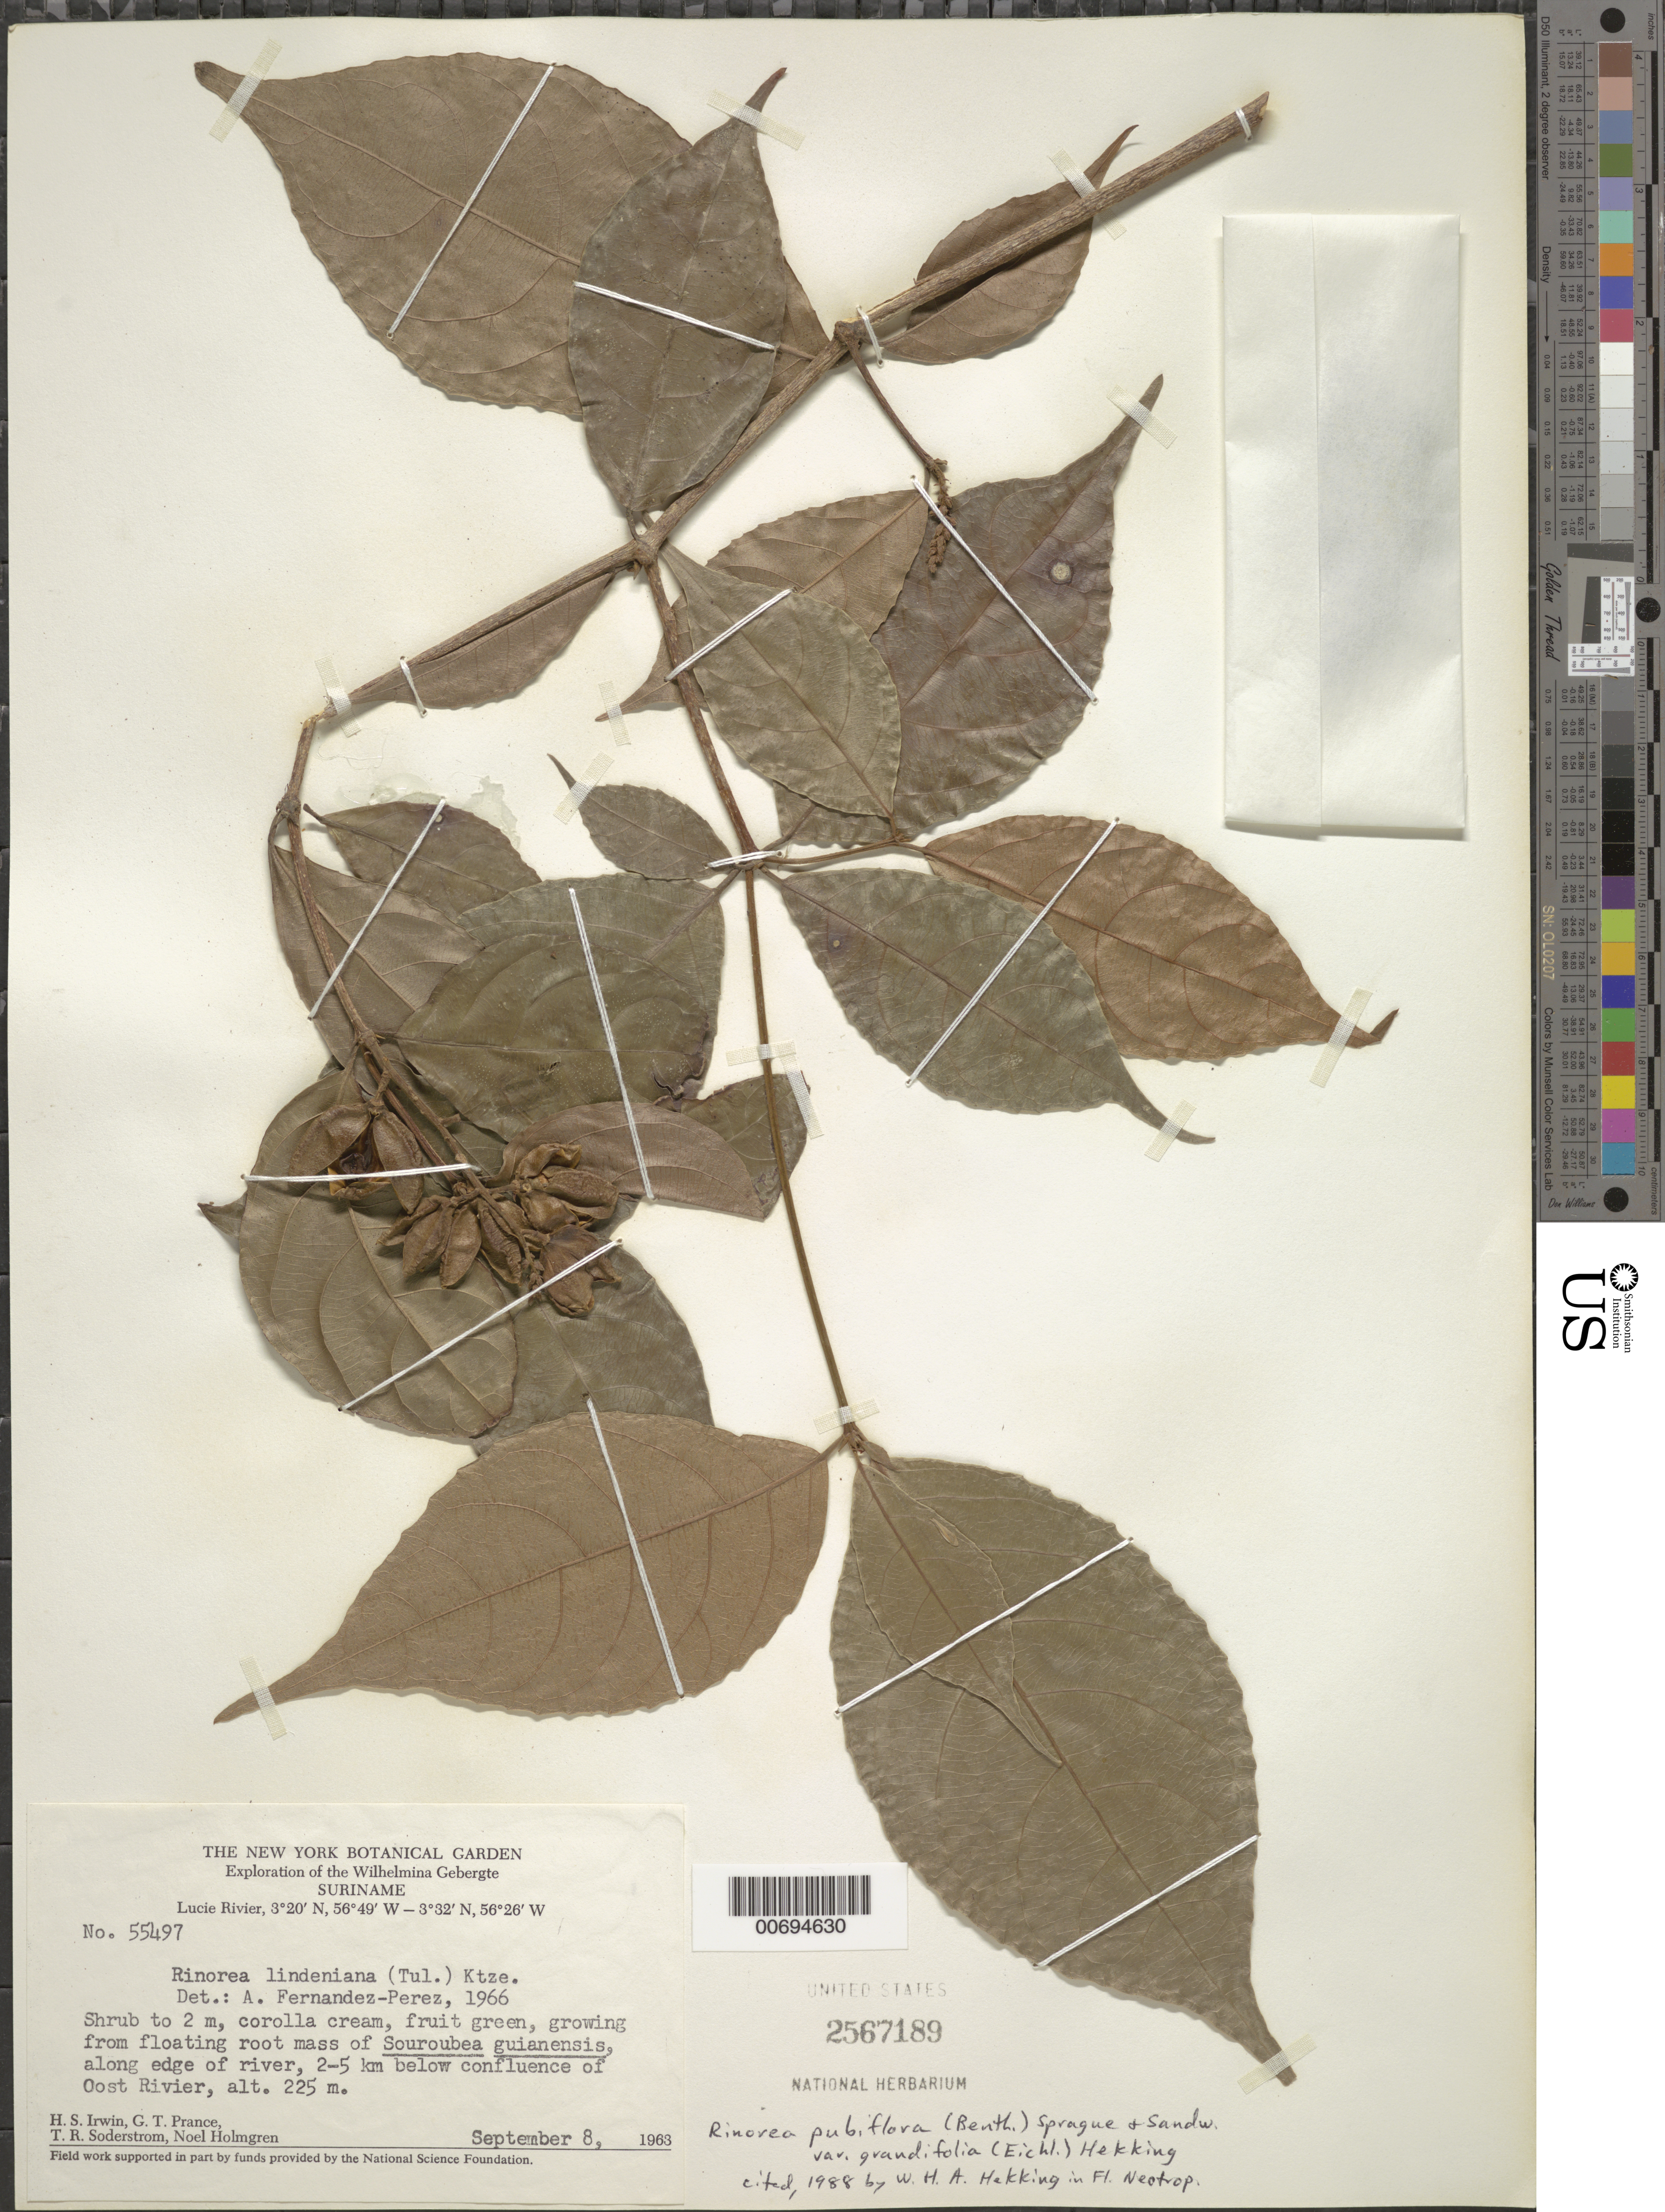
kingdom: Plantae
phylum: Tracheophyta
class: Magnoliopsida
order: Malpighiales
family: Violaceae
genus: Rinorea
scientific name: Rinorea pubiflora var. grandifolia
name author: (Eichler) Hekking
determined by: Hekking, W. H. A.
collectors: H. Irwin, G. T. Prance, T. R. Soderstrom & N. H. Holmgren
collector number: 55497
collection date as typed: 8-Sep-63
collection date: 1963-09-08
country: Suriname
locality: Lucie R., 2-5 km below confl. with Oost R., Wilhelmina Gebergte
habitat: Along edge of river; growing from floating root mass of Sourobea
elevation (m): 225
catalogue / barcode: US 2567189